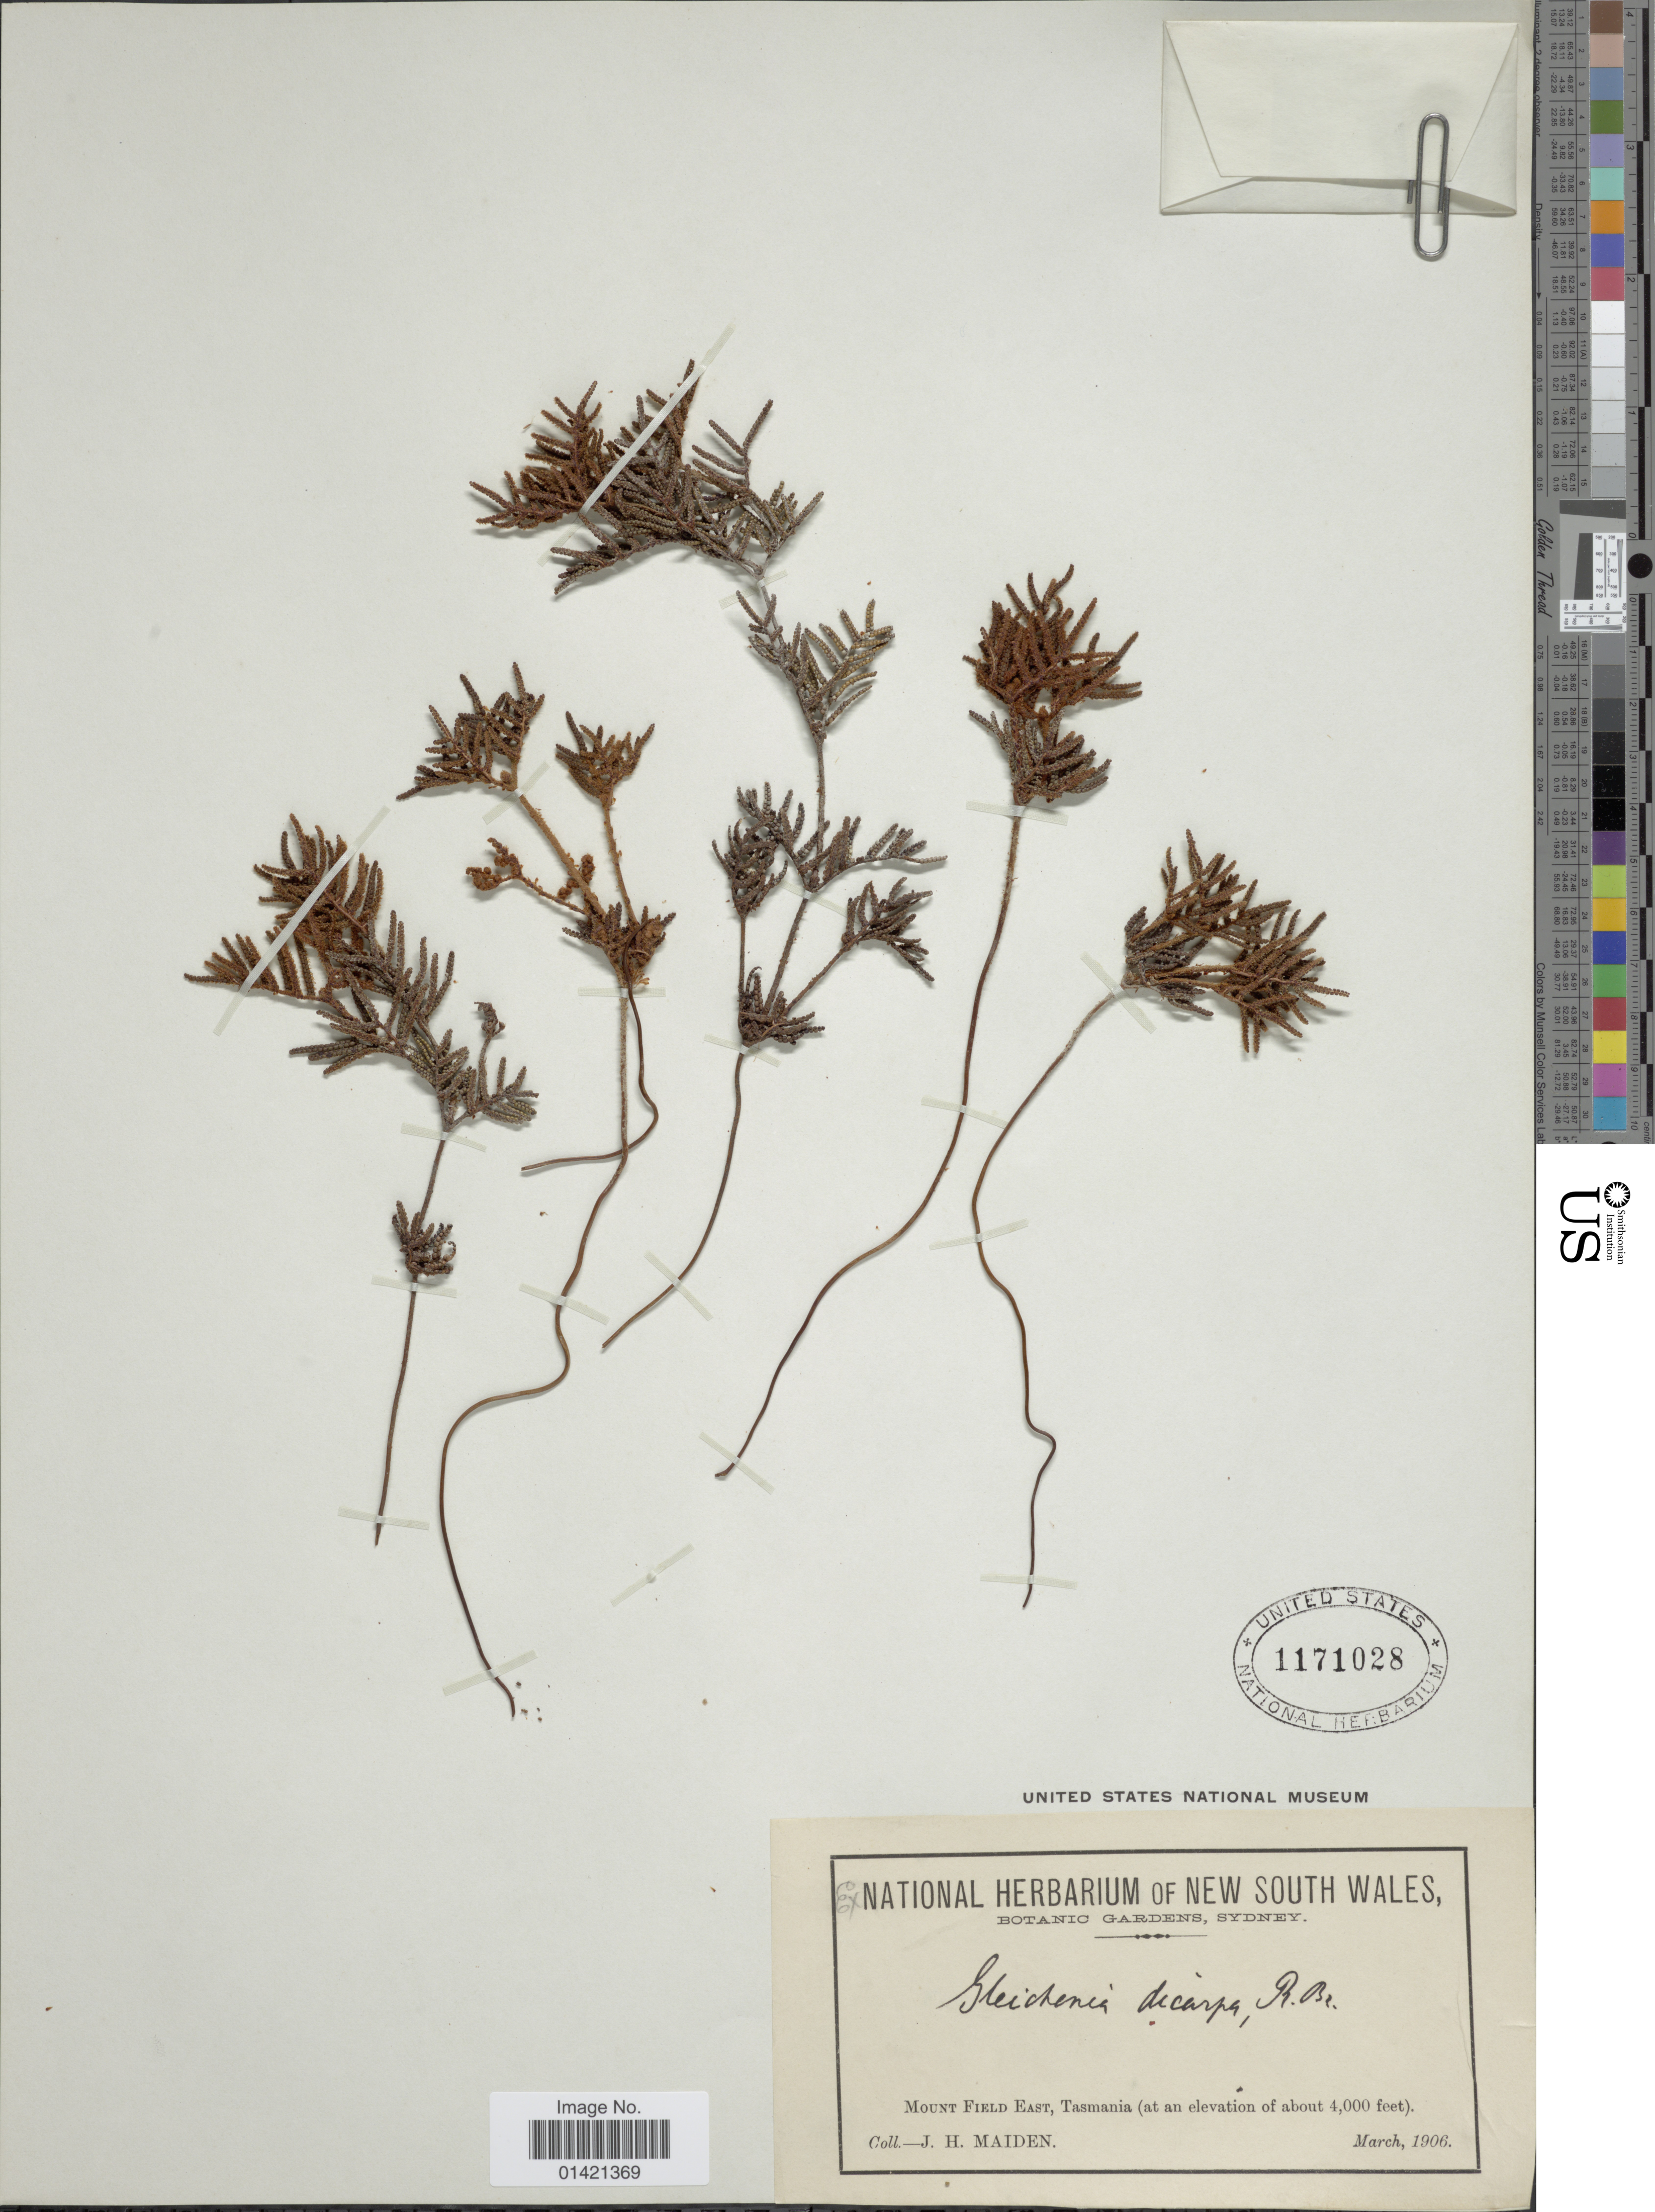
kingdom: Plantae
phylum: Tracheophyta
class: Polypodiopsida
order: Gleicheniales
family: Gleicheniaceae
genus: Gleichenia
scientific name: Gleichenia dicarpa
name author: R. Br.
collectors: J. Maiden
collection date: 1906-03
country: Australia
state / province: Tasmania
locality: Mount Field East.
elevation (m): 1219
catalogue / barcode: US 1171028